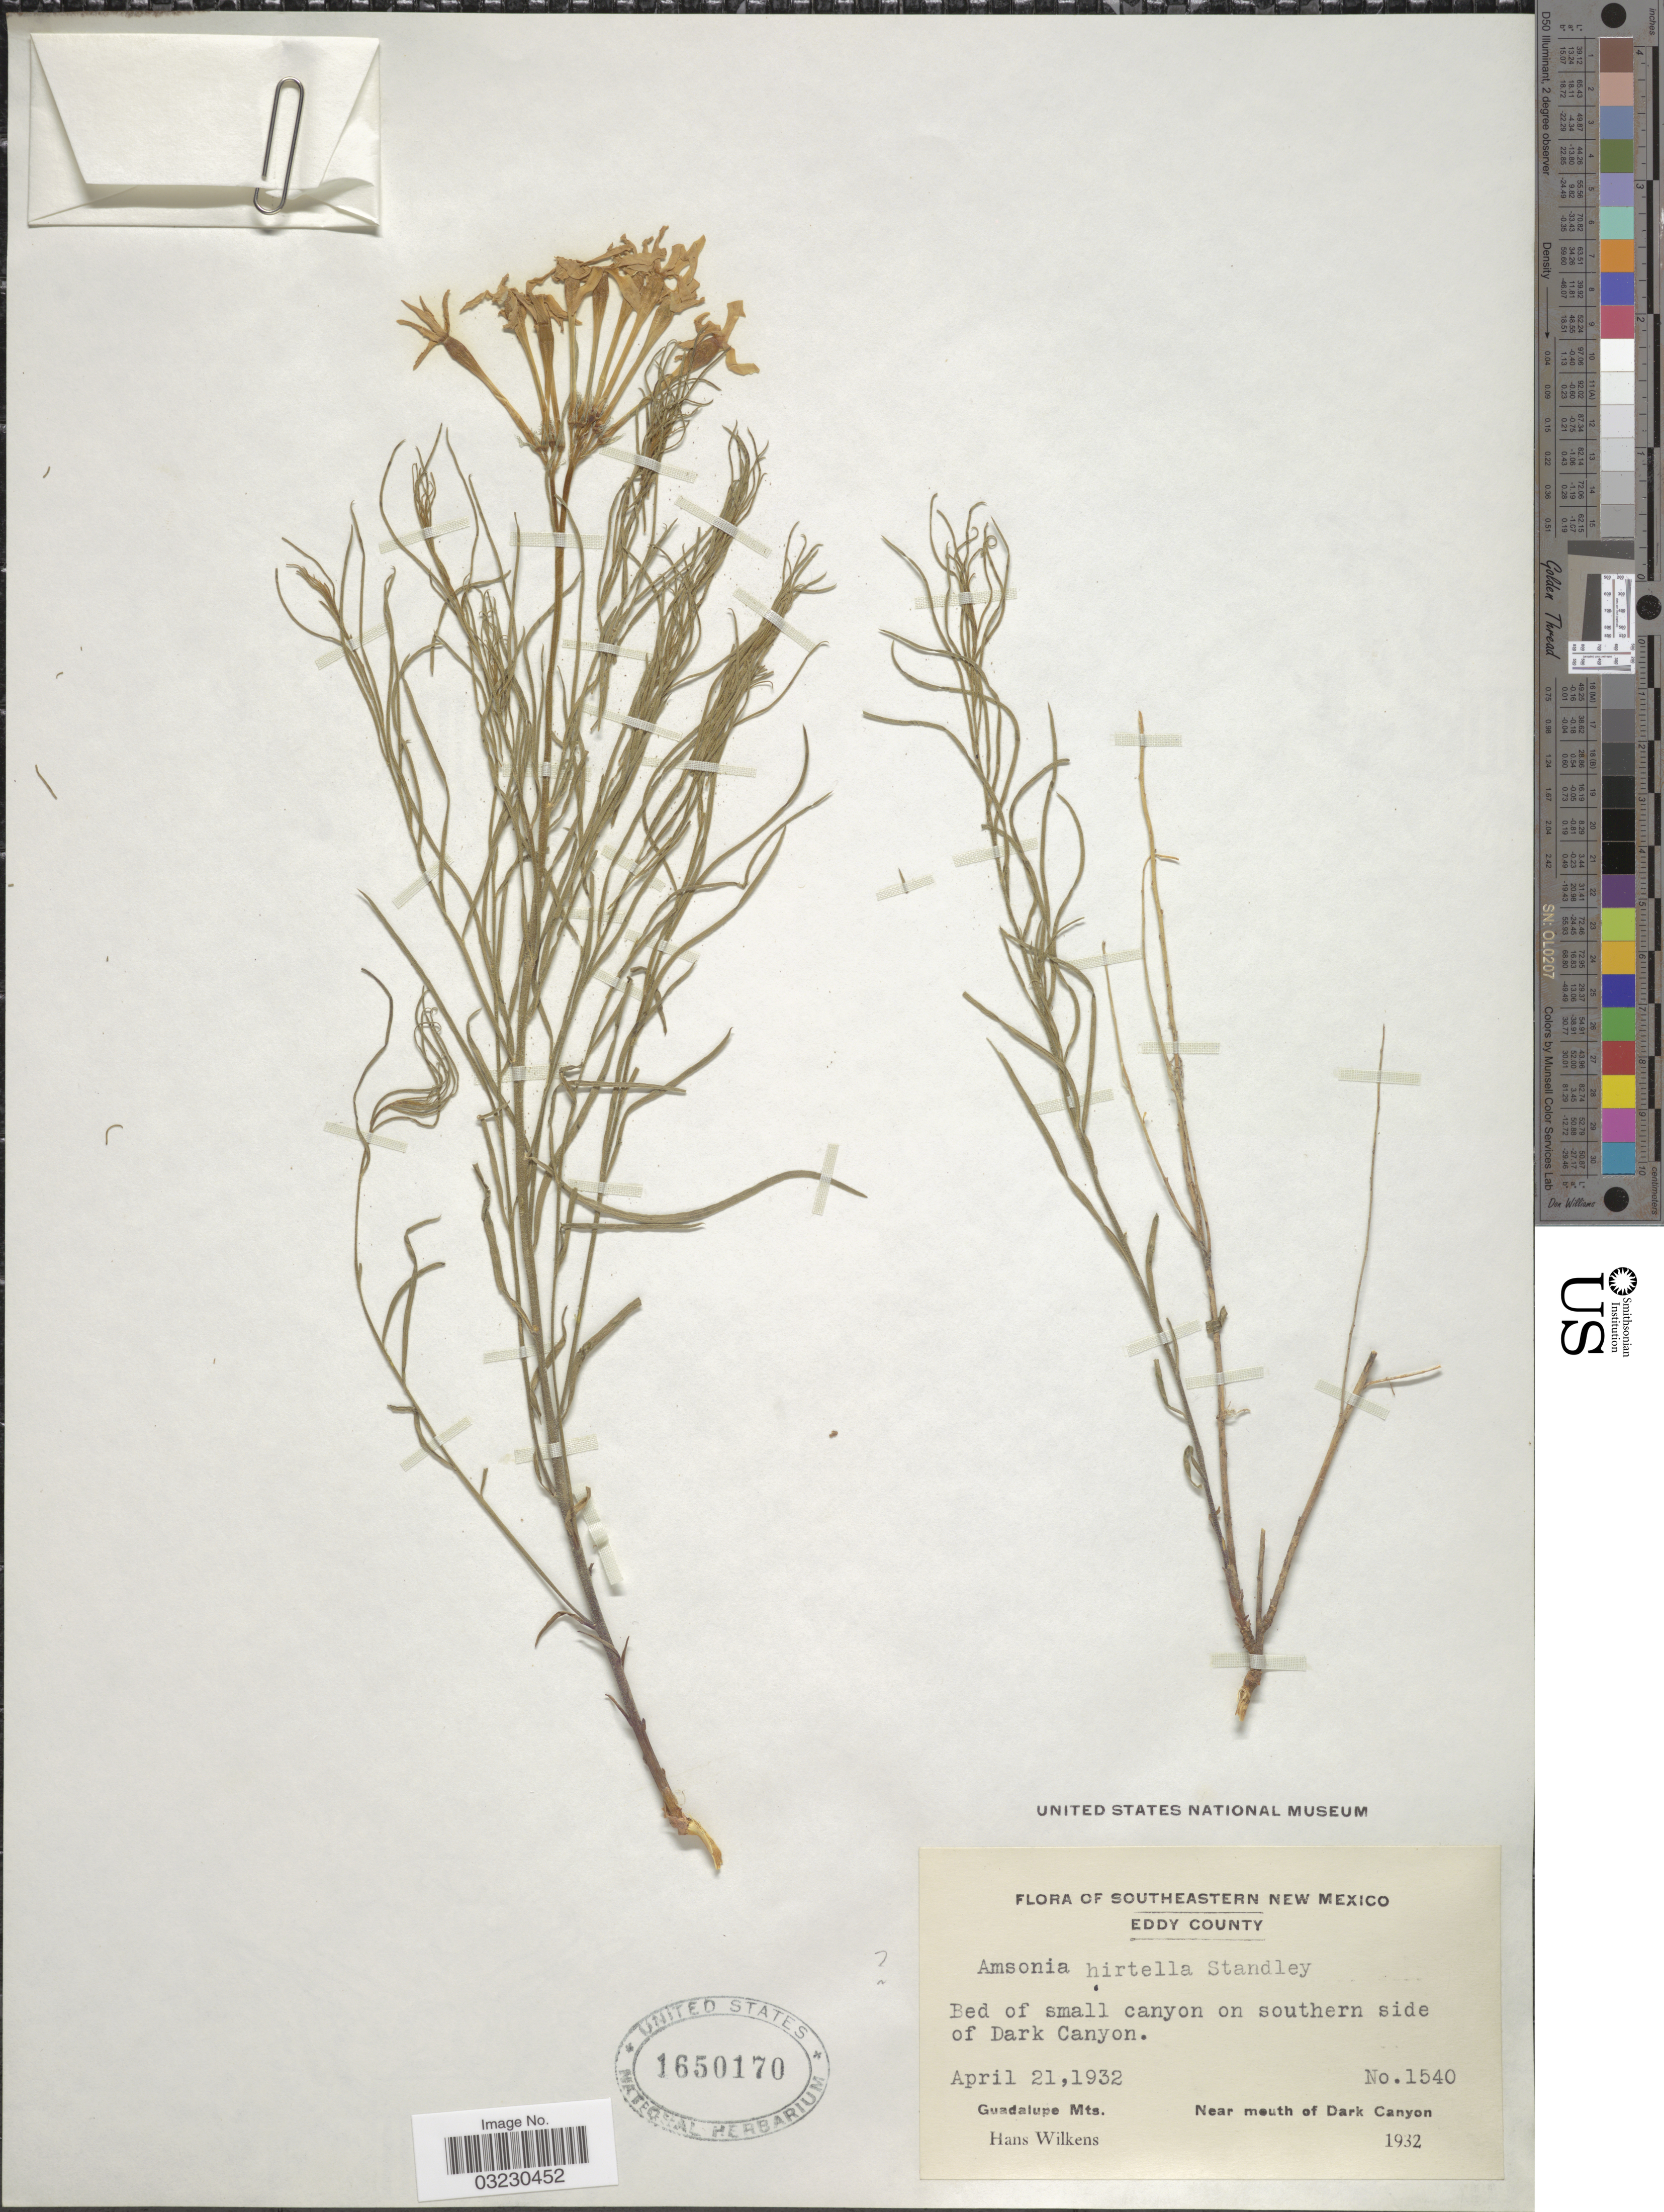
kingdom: Plantae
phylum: Tracheophyta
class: Magnoliopsida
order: Gentianales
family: Apocynaceae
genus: Amsonia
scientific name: Amsonia hirtella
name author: Standl.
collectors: H. Wilkens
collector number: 1540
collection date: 1932-04-21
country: United States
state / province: New Mexico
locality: Southeastern New Mexico, Eddy County, Bed of small canyon on southern side of Dark Canyon. Guadalupe Mts., Near mouth of Dark Canyon.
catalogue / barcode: US 1650170